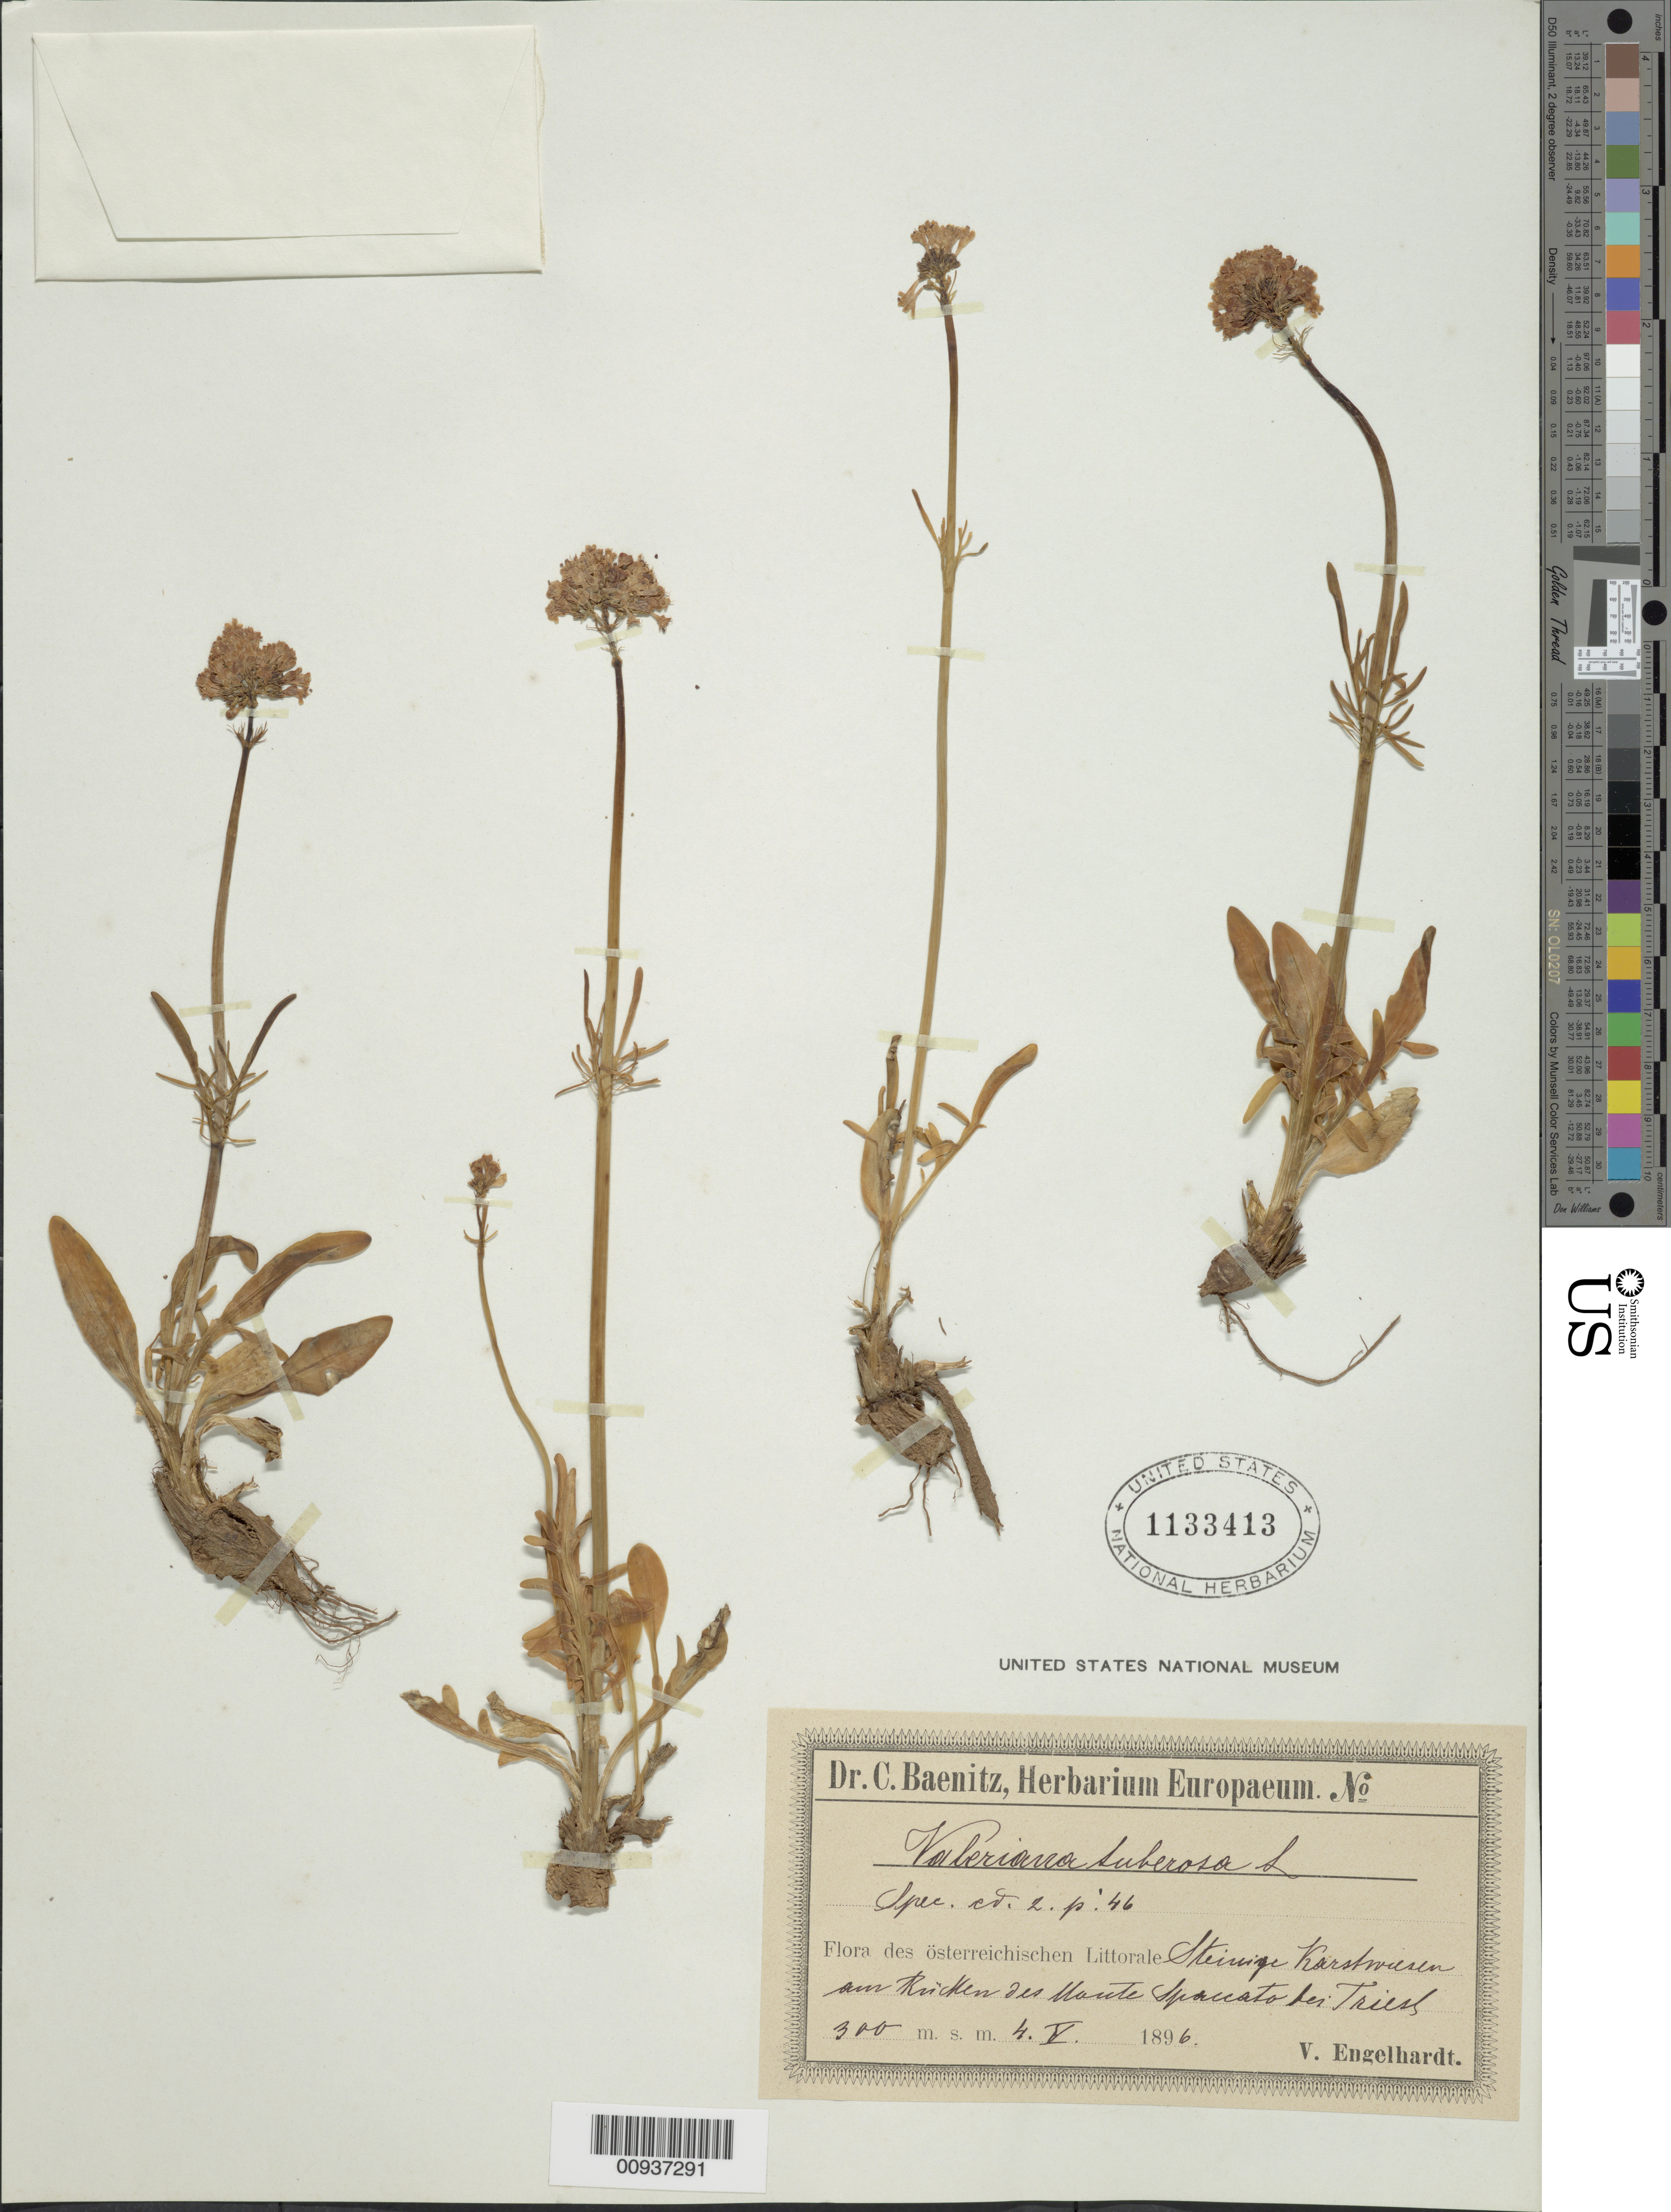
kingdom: Plantae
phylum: Tracheophyta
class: Magnoliopsida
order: Dipsacales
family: Caprifoliaceae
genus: Valeriana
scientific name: Valeriana tuberosa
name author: L.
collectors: V. Engelhardt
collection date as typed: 04 May 1896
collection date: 1896-05-04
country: Austria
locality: Flora des österreichischen Littorale (rest of locality illegible)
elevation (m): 300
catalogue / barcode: US 1133413